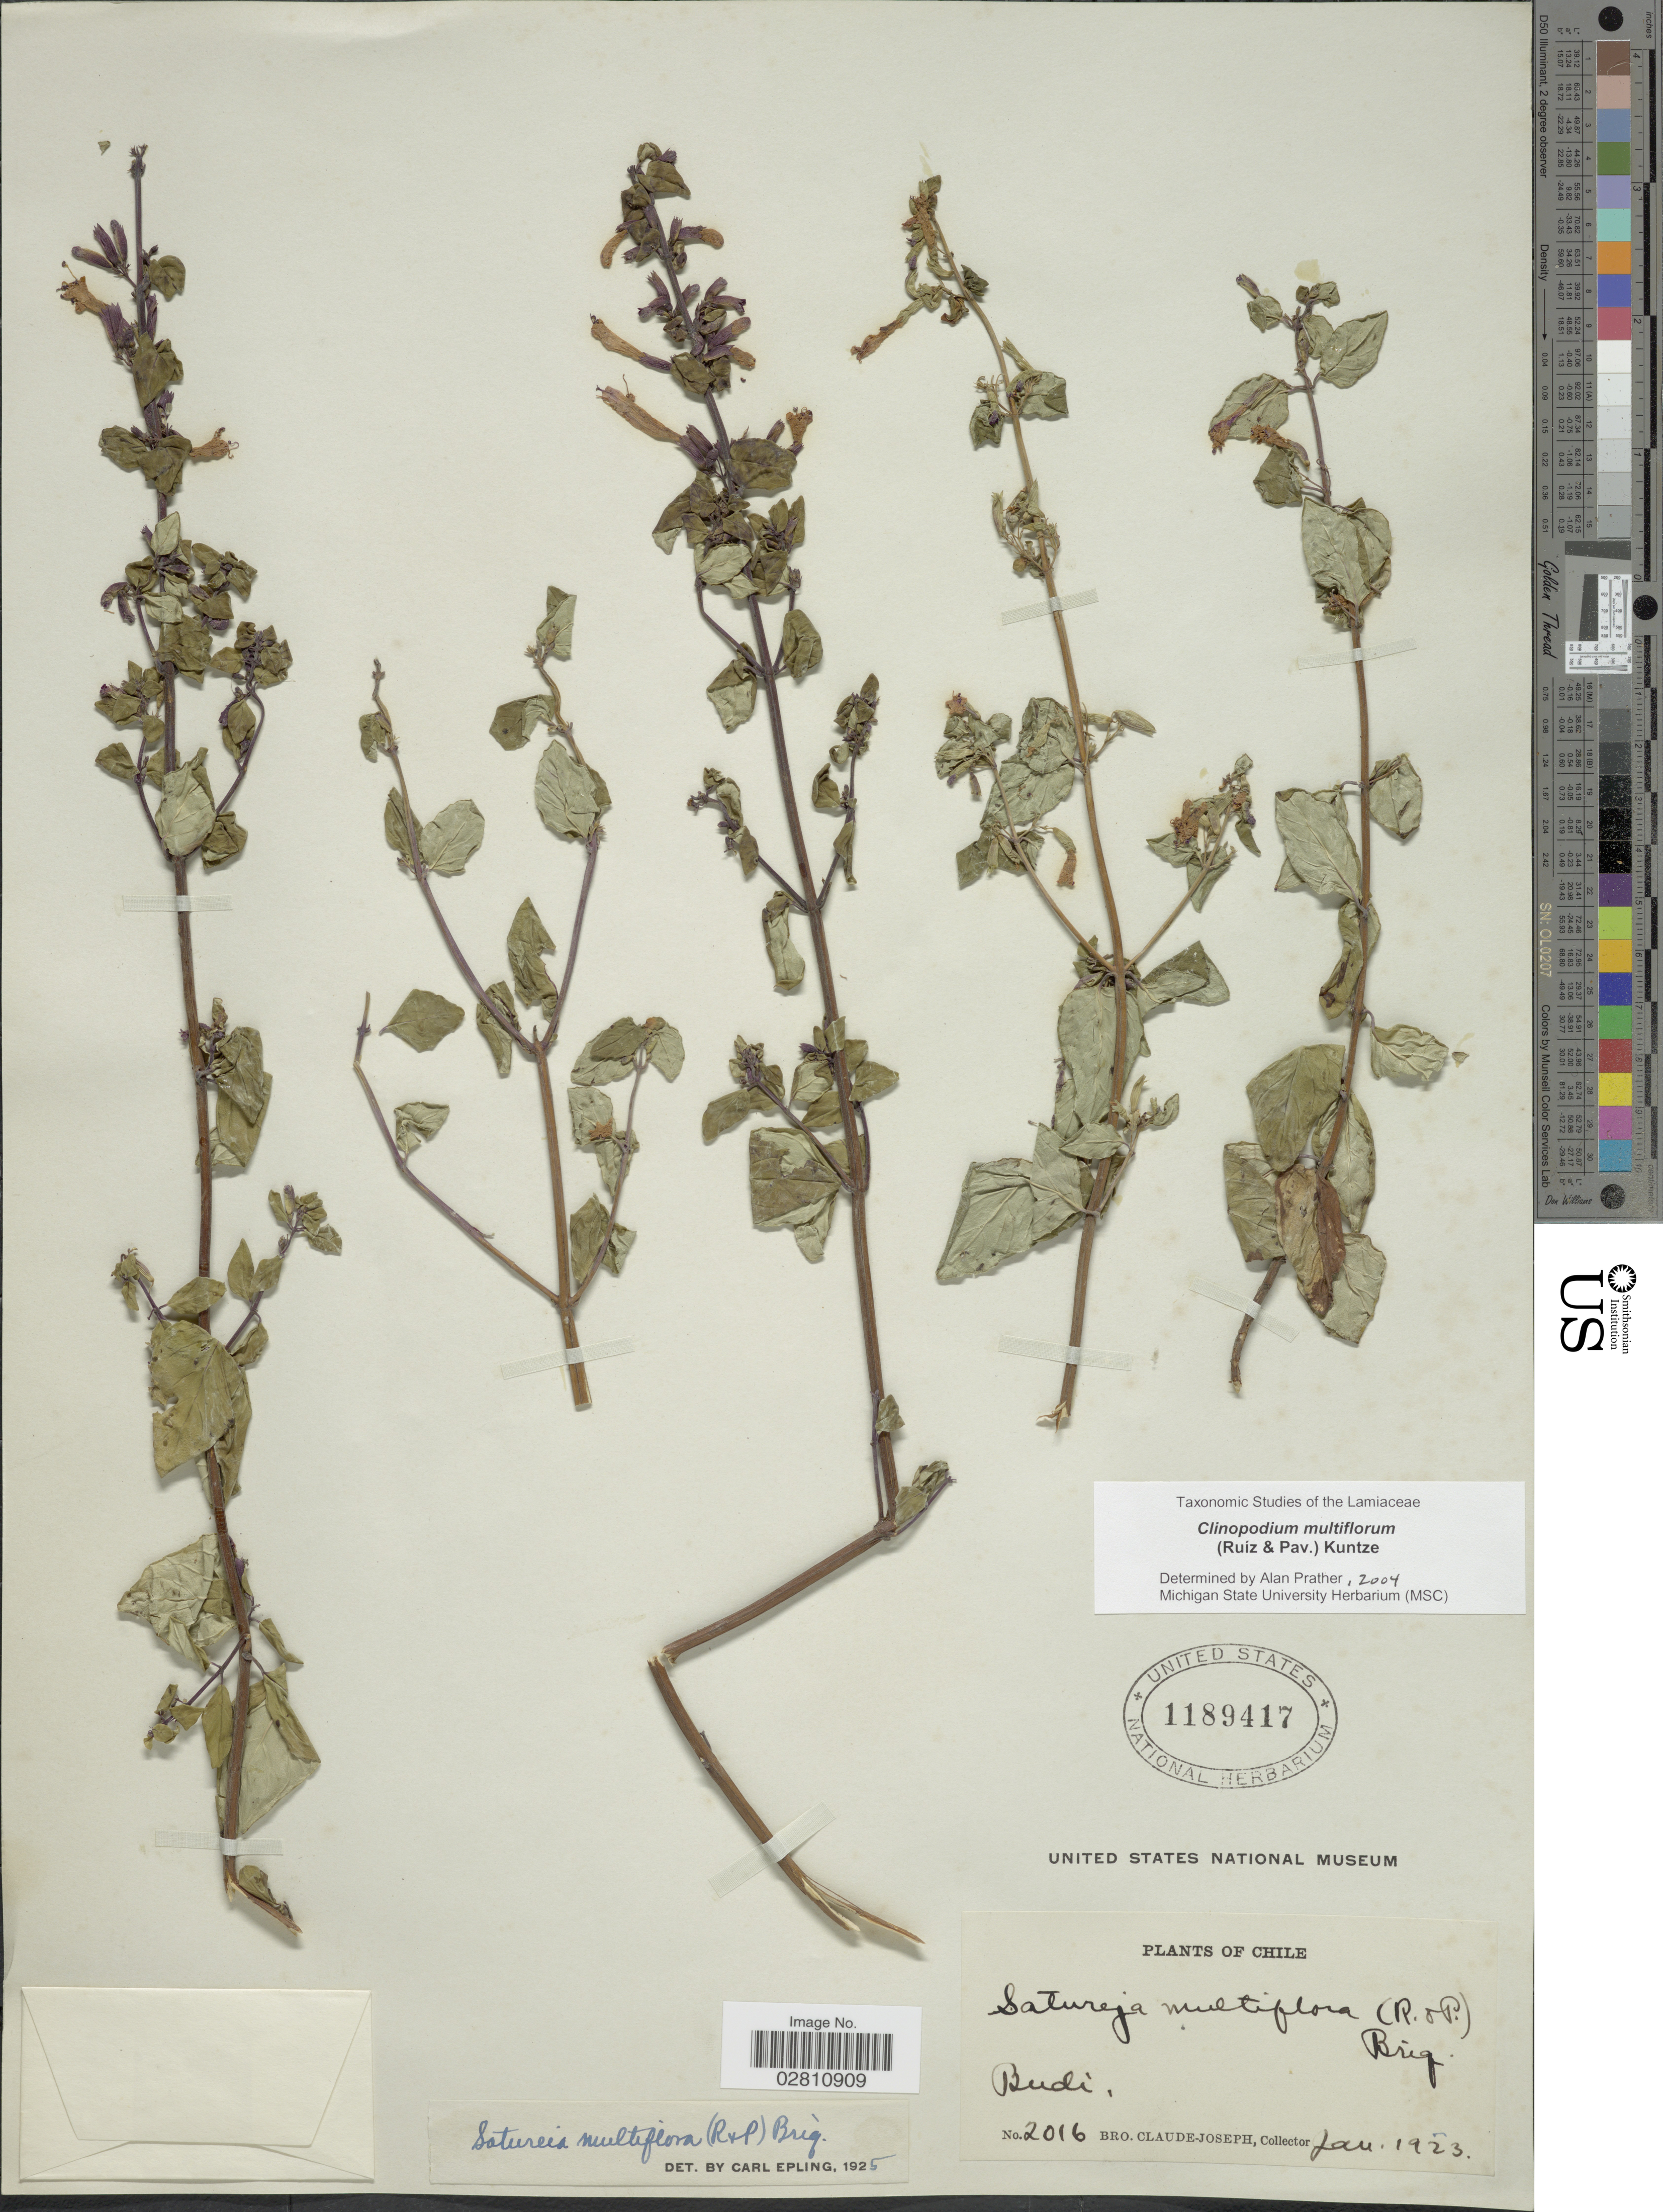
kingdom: Plantae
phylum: Tracheophyta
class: Magnoliopsida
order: Lamiales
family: Lamiaceae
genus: Clinopodium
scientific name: Clinopodium multiflorum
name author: (Ruiz & Pav.) Kuntze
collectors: Bro. Claude-Joseph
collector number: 2016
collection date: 1923-01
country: Chile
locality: Budi.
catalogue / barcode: US 1189417